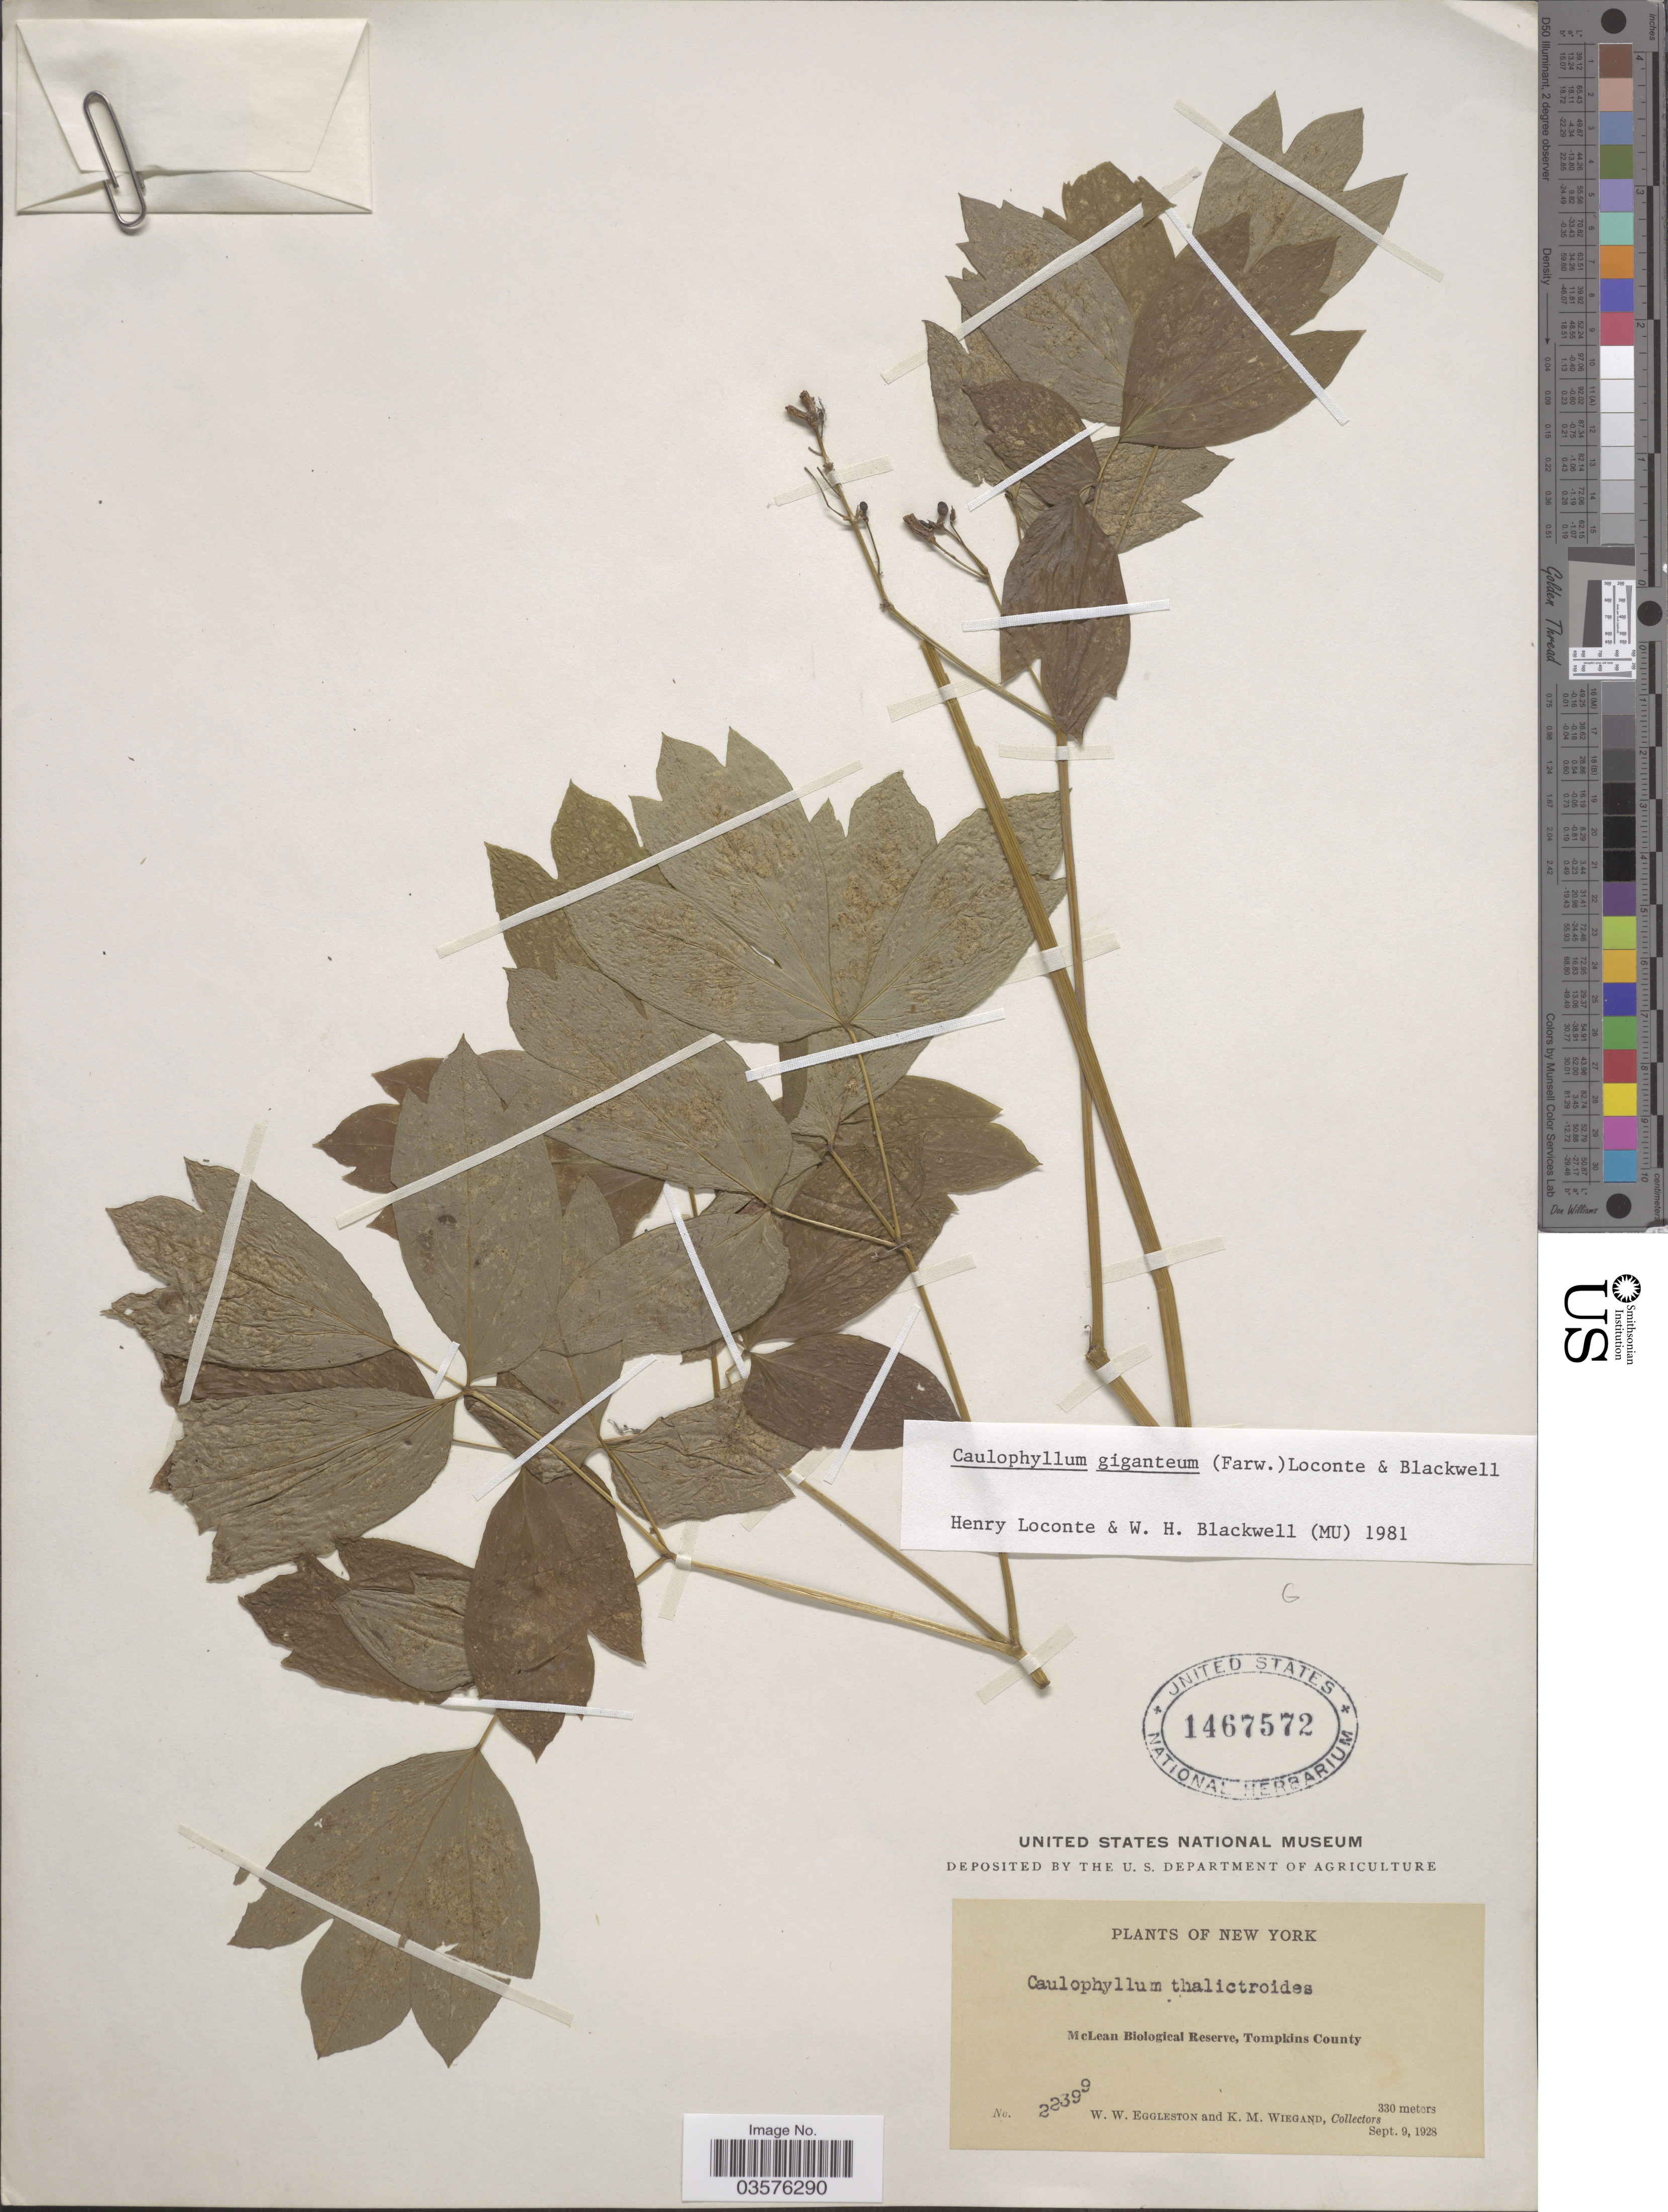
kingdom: Plantae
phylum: Tracheophyta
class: Magnoliopsida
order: Ranunculales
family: Berberidaceae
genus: Caulophyllum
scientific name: Caulophyllum giganteum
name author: (Farw.) Loconte & W.H. Blackw.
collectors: W. W. Eggleston & K. M. Wiegand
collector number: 22399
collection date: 1928-09-09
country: United States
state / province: New York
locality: McLean Biological Reserve, Tompkins County.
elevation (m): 330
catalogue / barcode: US 1467572